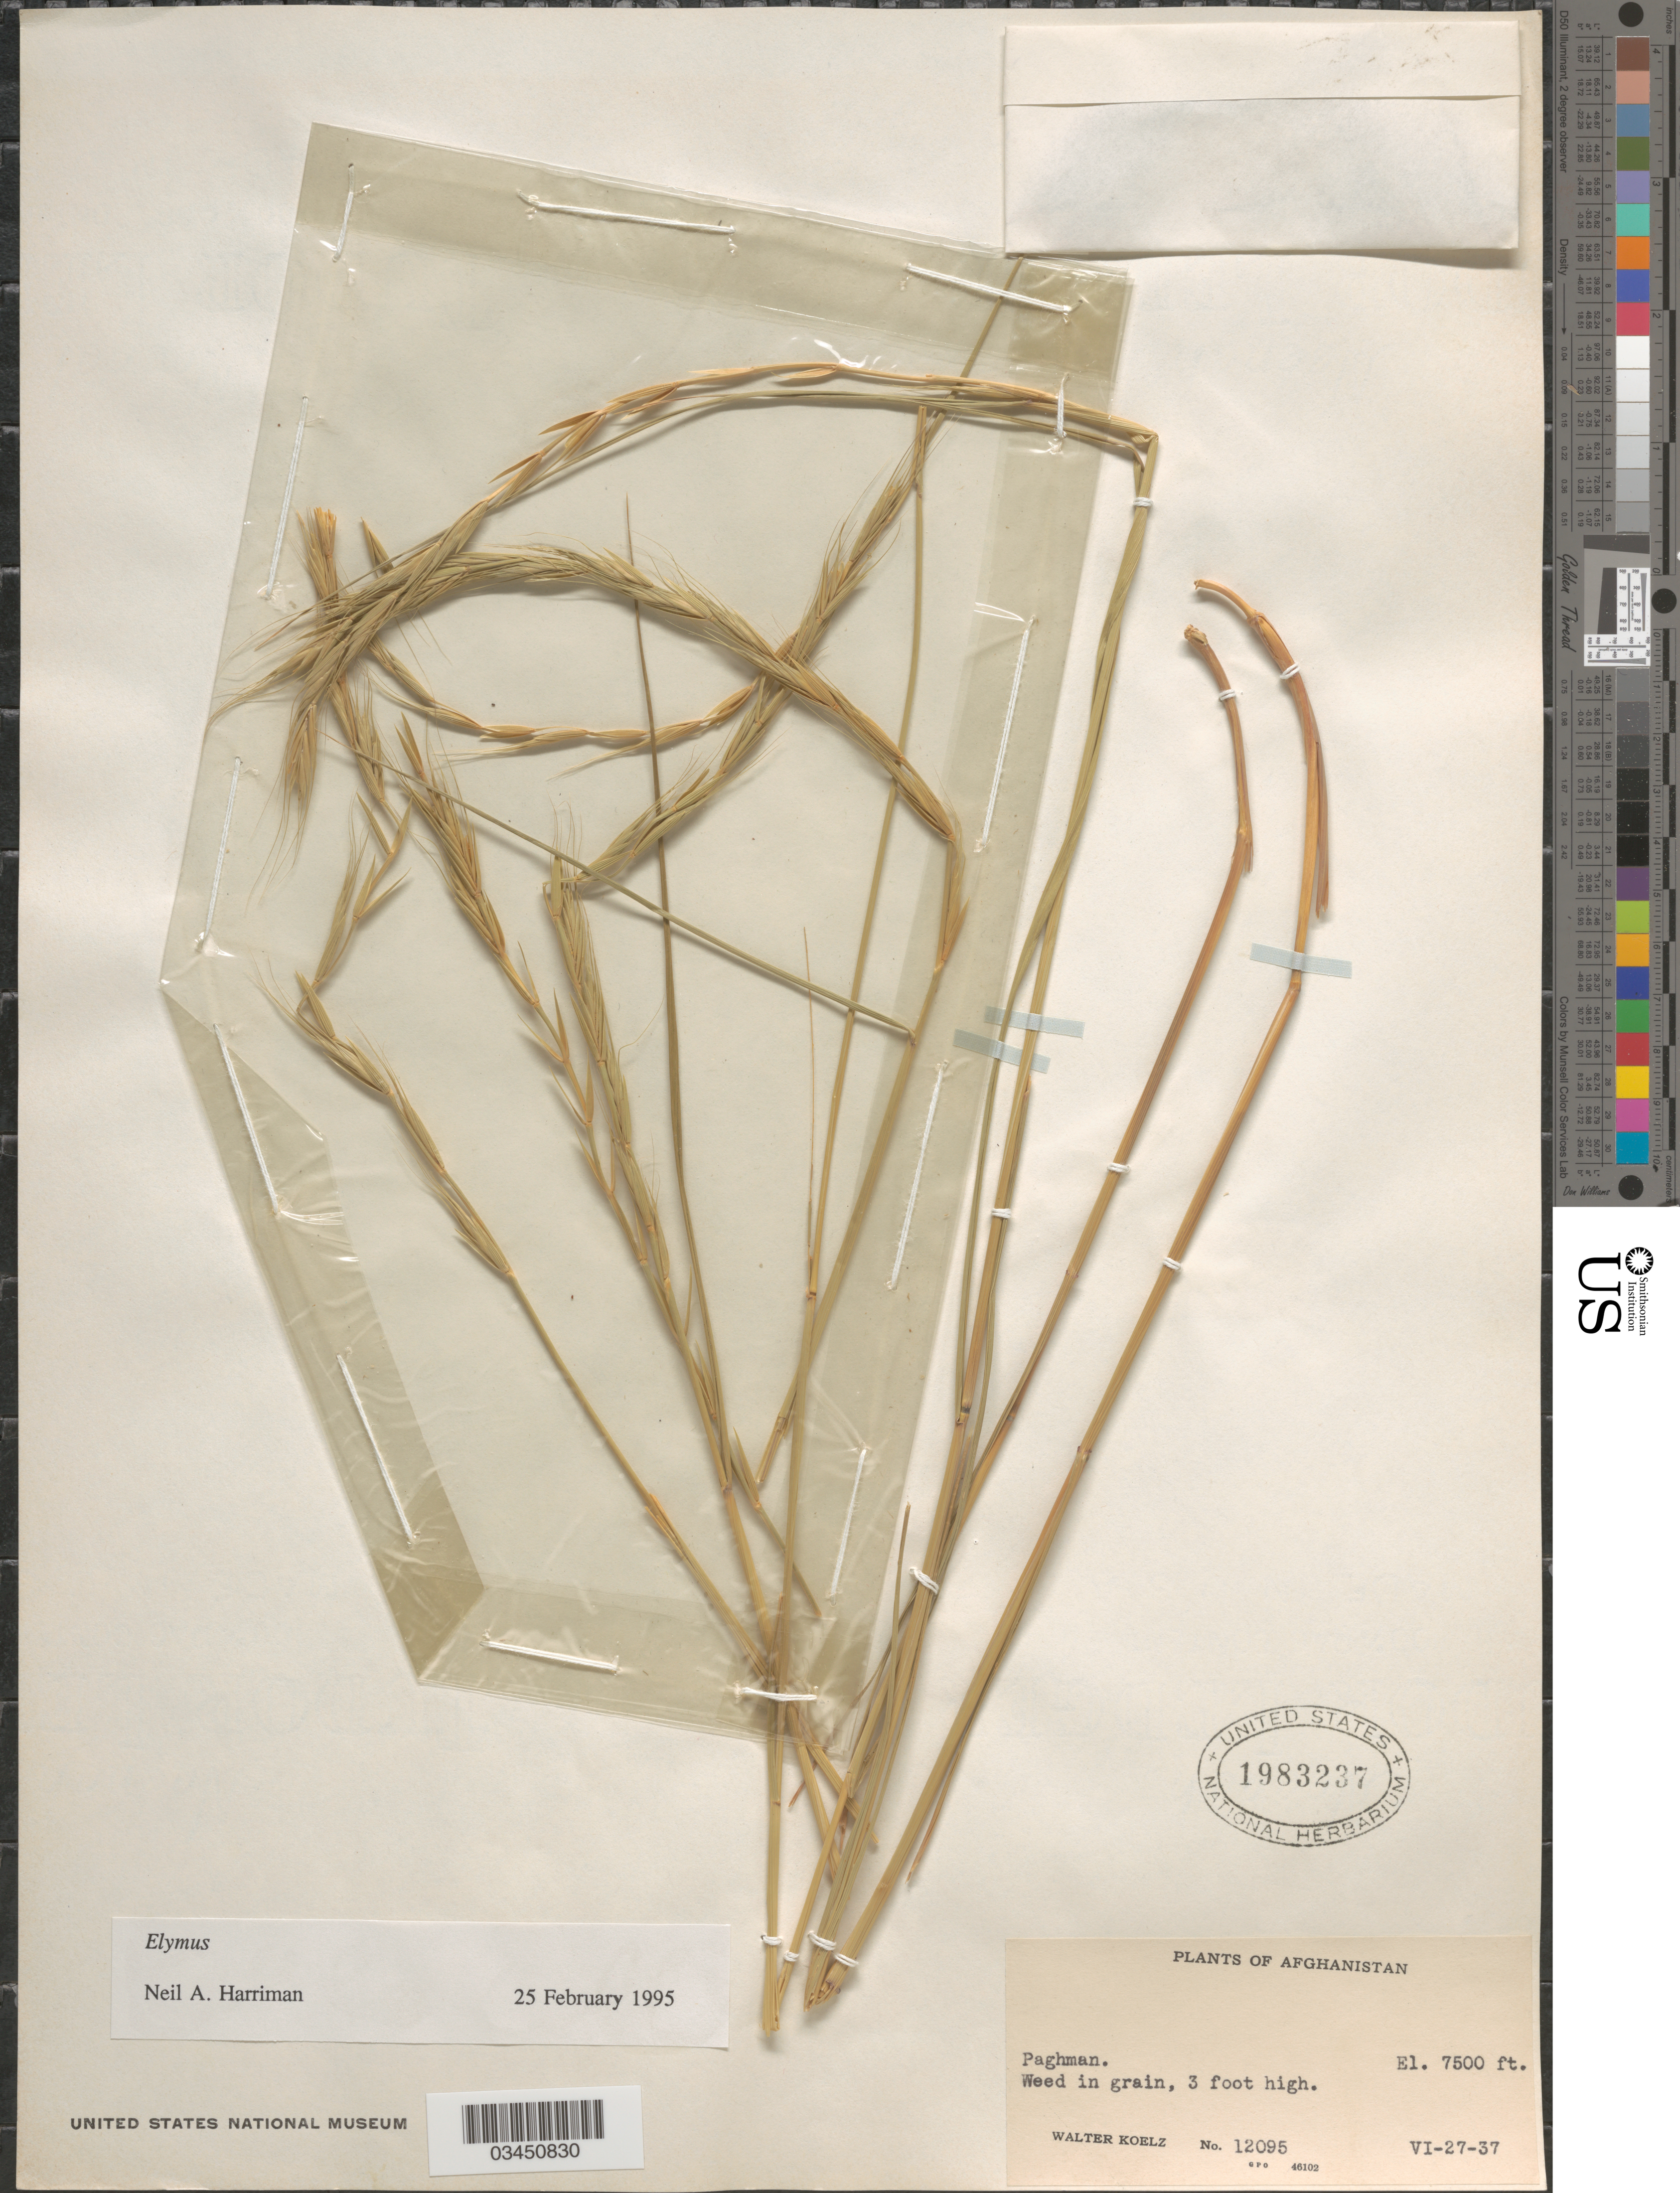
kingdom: Plantae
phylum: Tracheophyta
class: Liliopsida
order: Poales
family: Poaceae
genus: Elymus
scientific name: Elymus sp.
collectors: W. N. Koelz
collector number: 12095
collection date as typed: Transcribed d/m/y: 27/6/37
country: Afghanistan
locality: Paghman.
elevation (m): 2286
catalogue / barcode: US 1983237